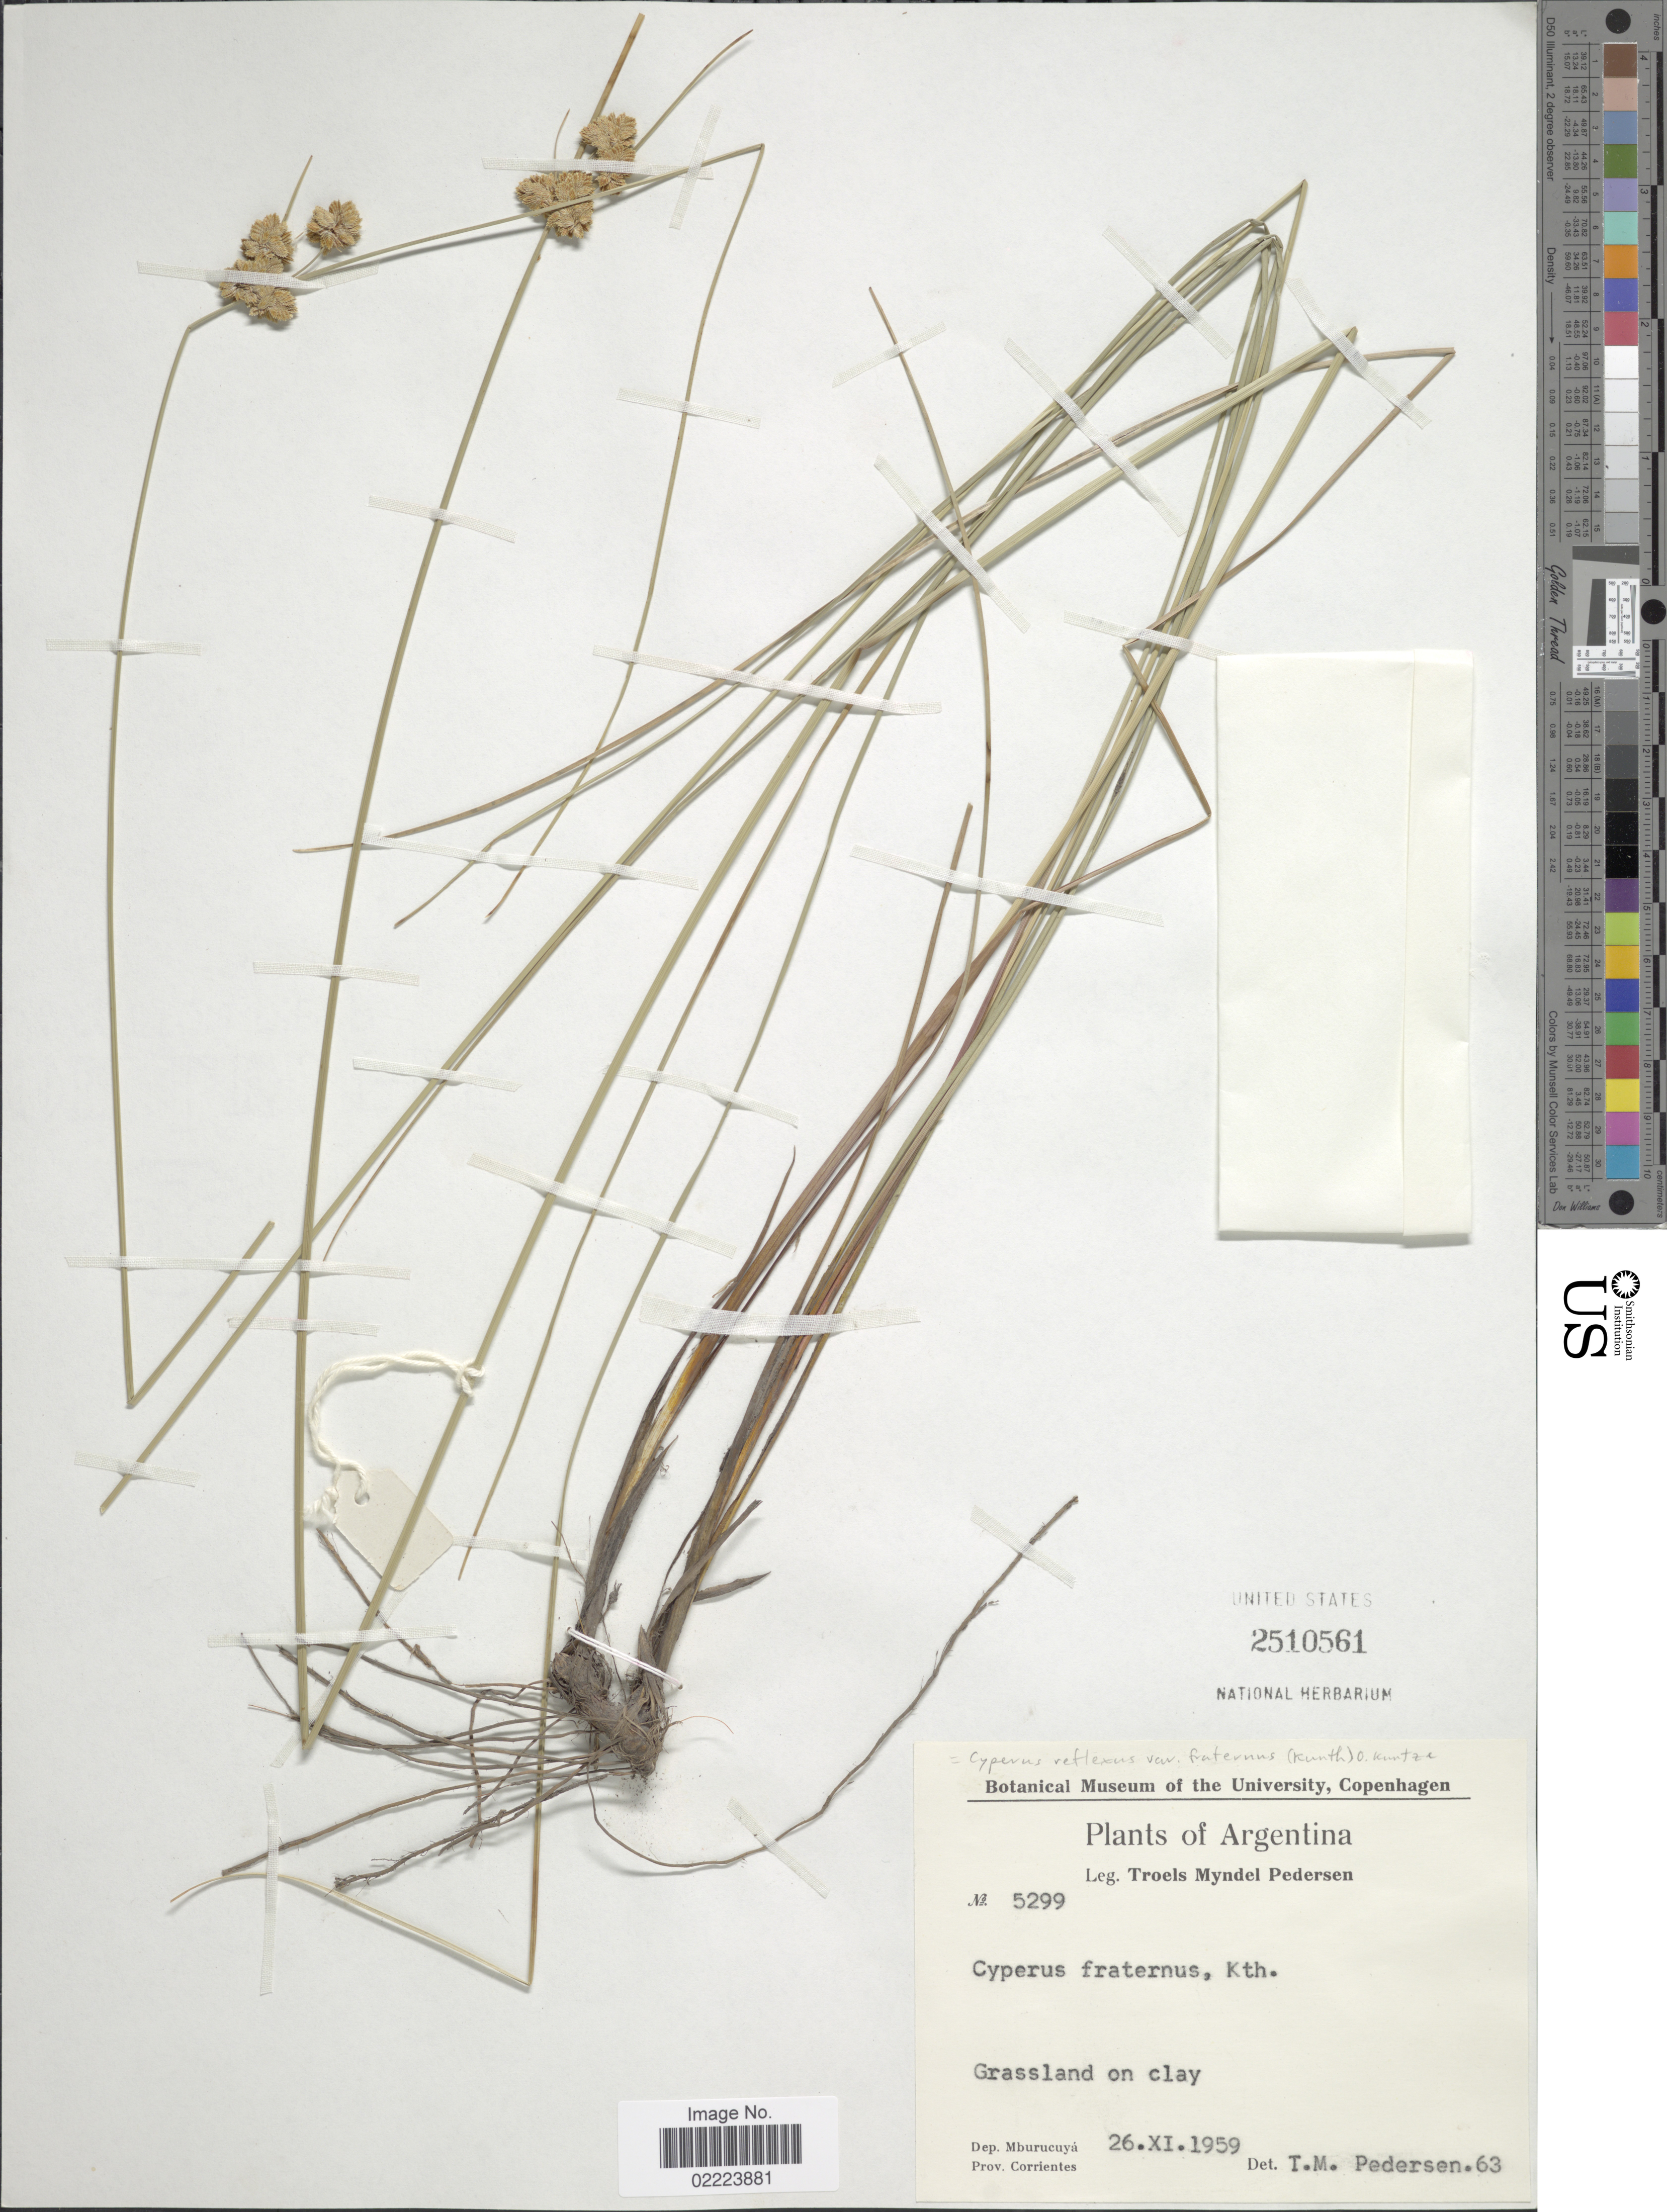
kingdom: Plantae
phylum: Tracheophyta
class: Liliopsida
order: Poales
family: Cyperaceae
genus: Cyperus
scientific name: Cyperus reflexus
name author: Vahl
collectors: T. Pederson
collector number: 5299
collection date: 1959-11-26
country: Argentina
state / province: Corrientes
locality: Dep. Mburucuya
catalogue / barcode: US 2510561